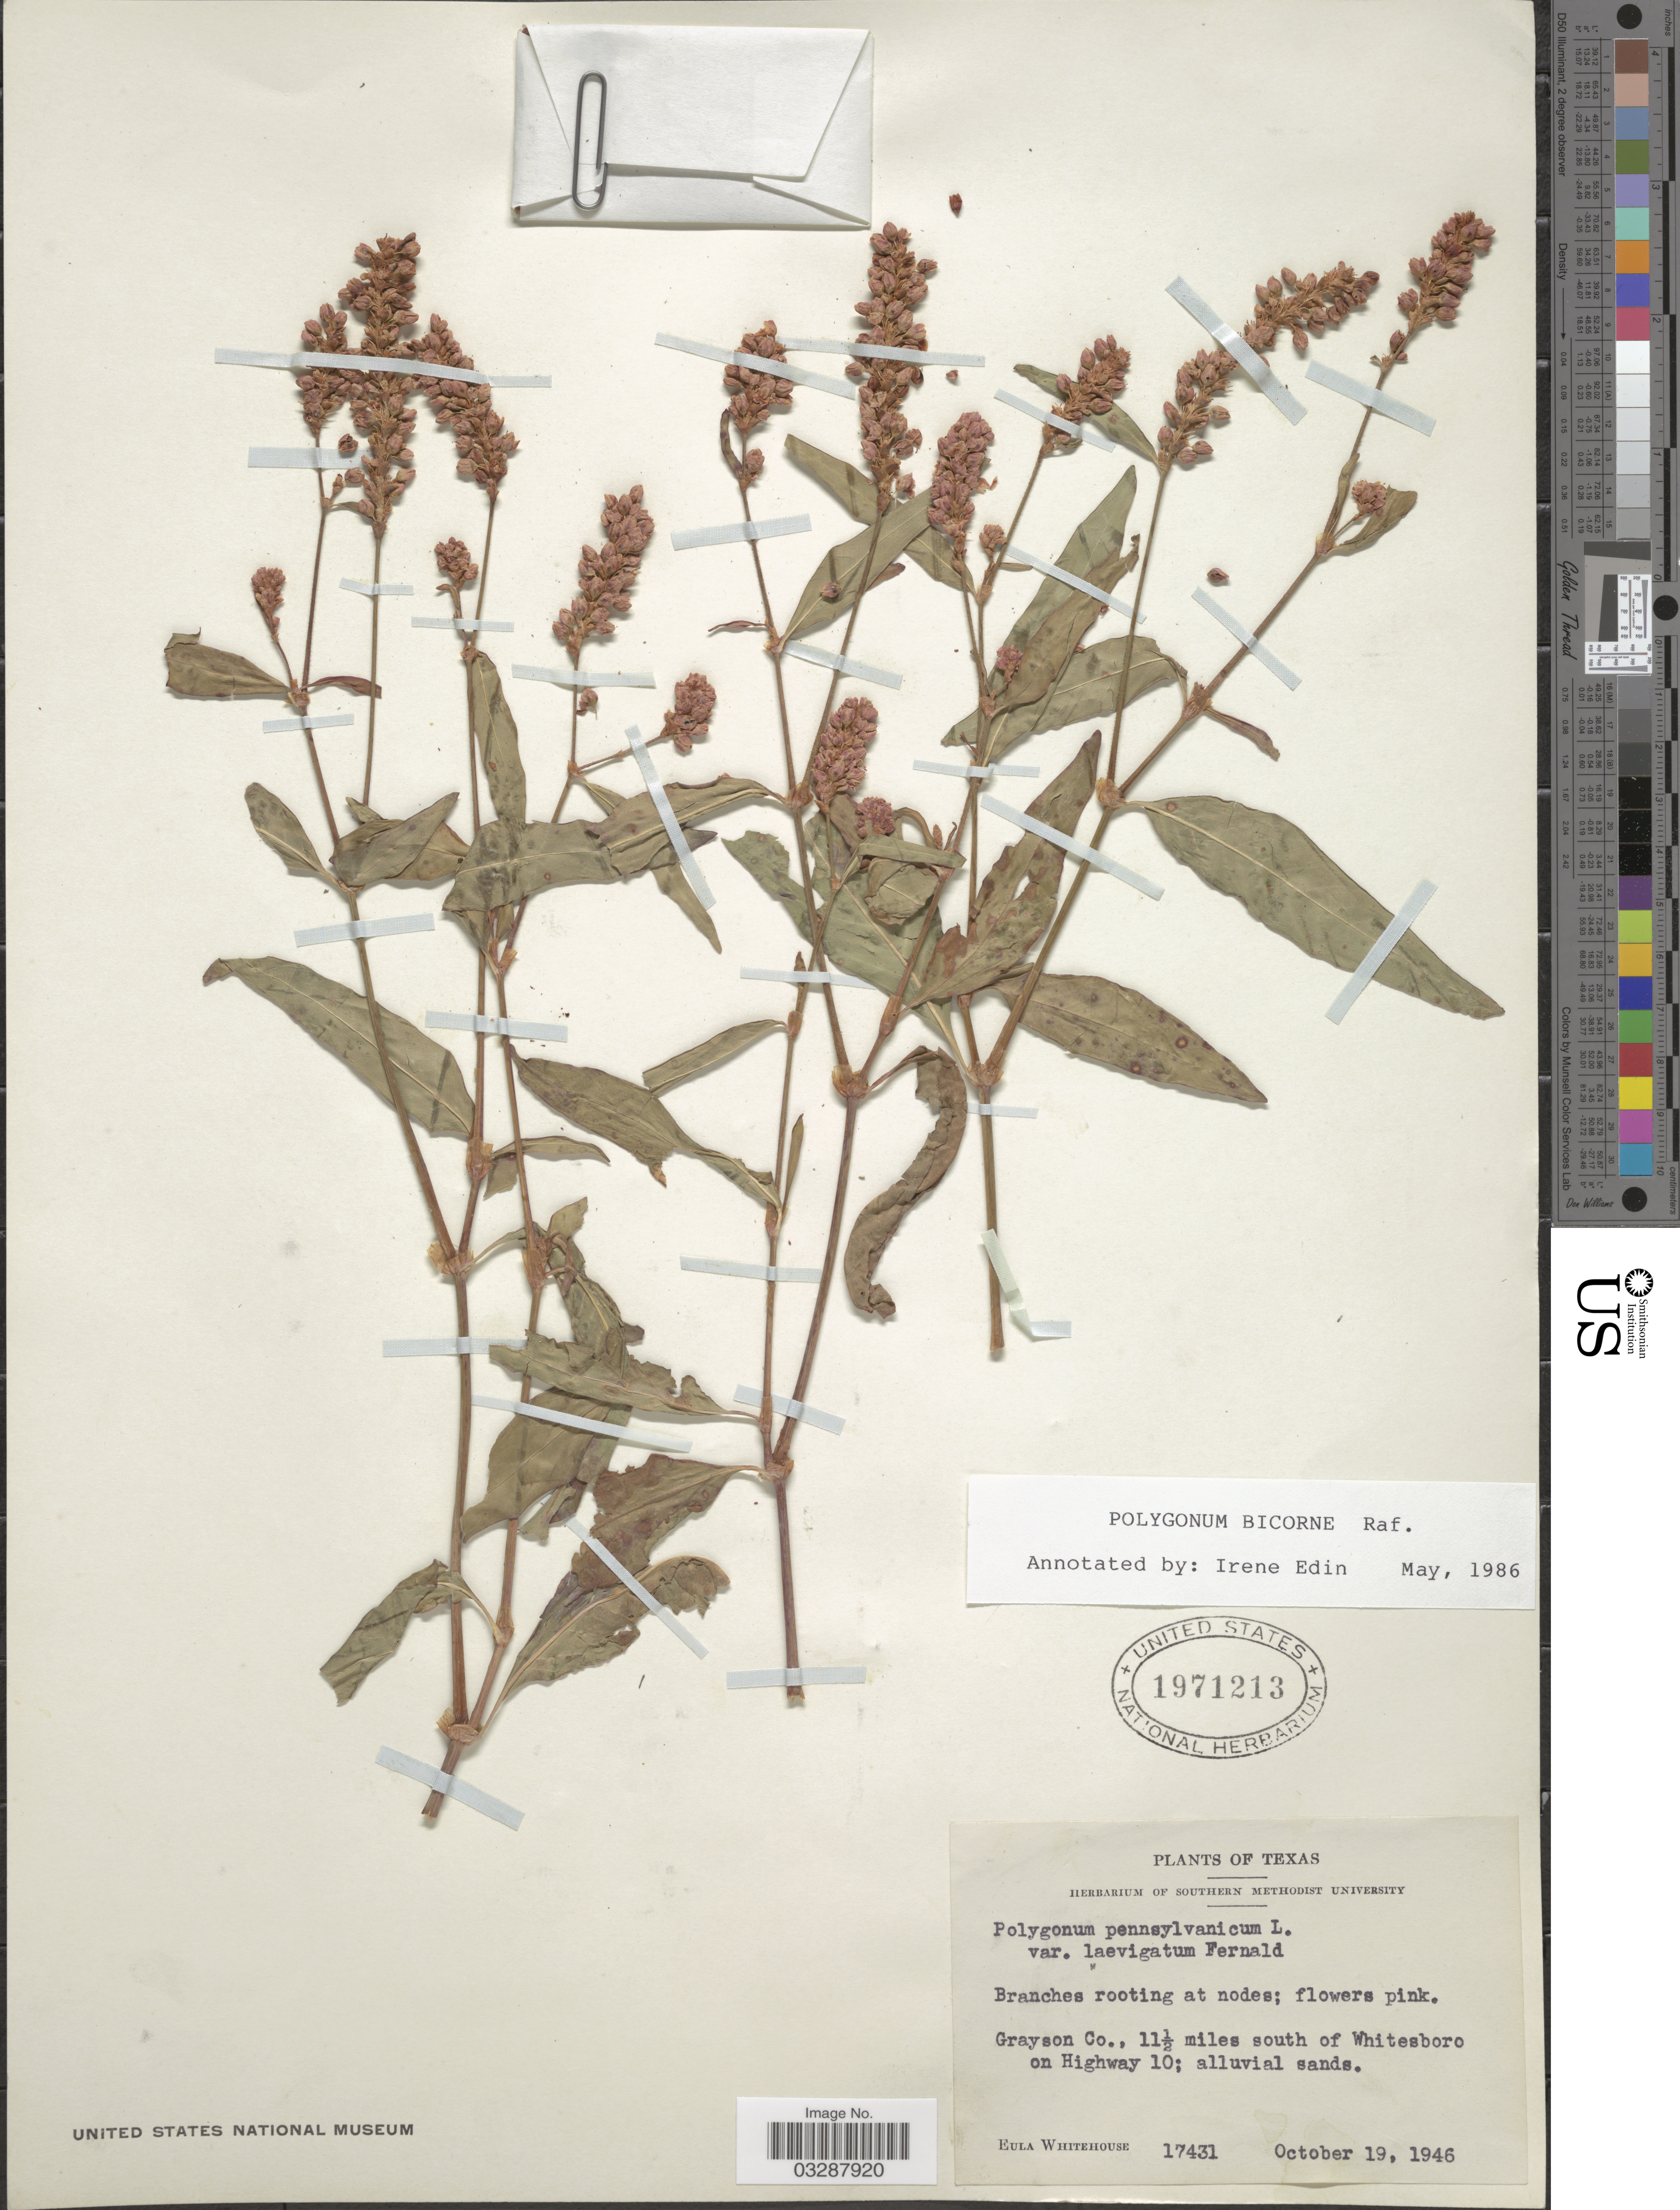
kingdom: Plantae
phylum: Tracheophyta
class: Magnoliopsida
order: Caryophyllales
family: Polygonaceae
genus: Persicaria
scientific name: Persicaria bicornis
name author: (Raf.) Nieuwl.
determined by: Atha, D. E.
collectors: E. Whitehouse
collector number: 17431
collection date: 1946-10-19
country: United States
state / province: Texas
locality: Grayson Co., 11½ miles south of Whitesboro on Highway 10.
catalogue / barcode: US 1971213